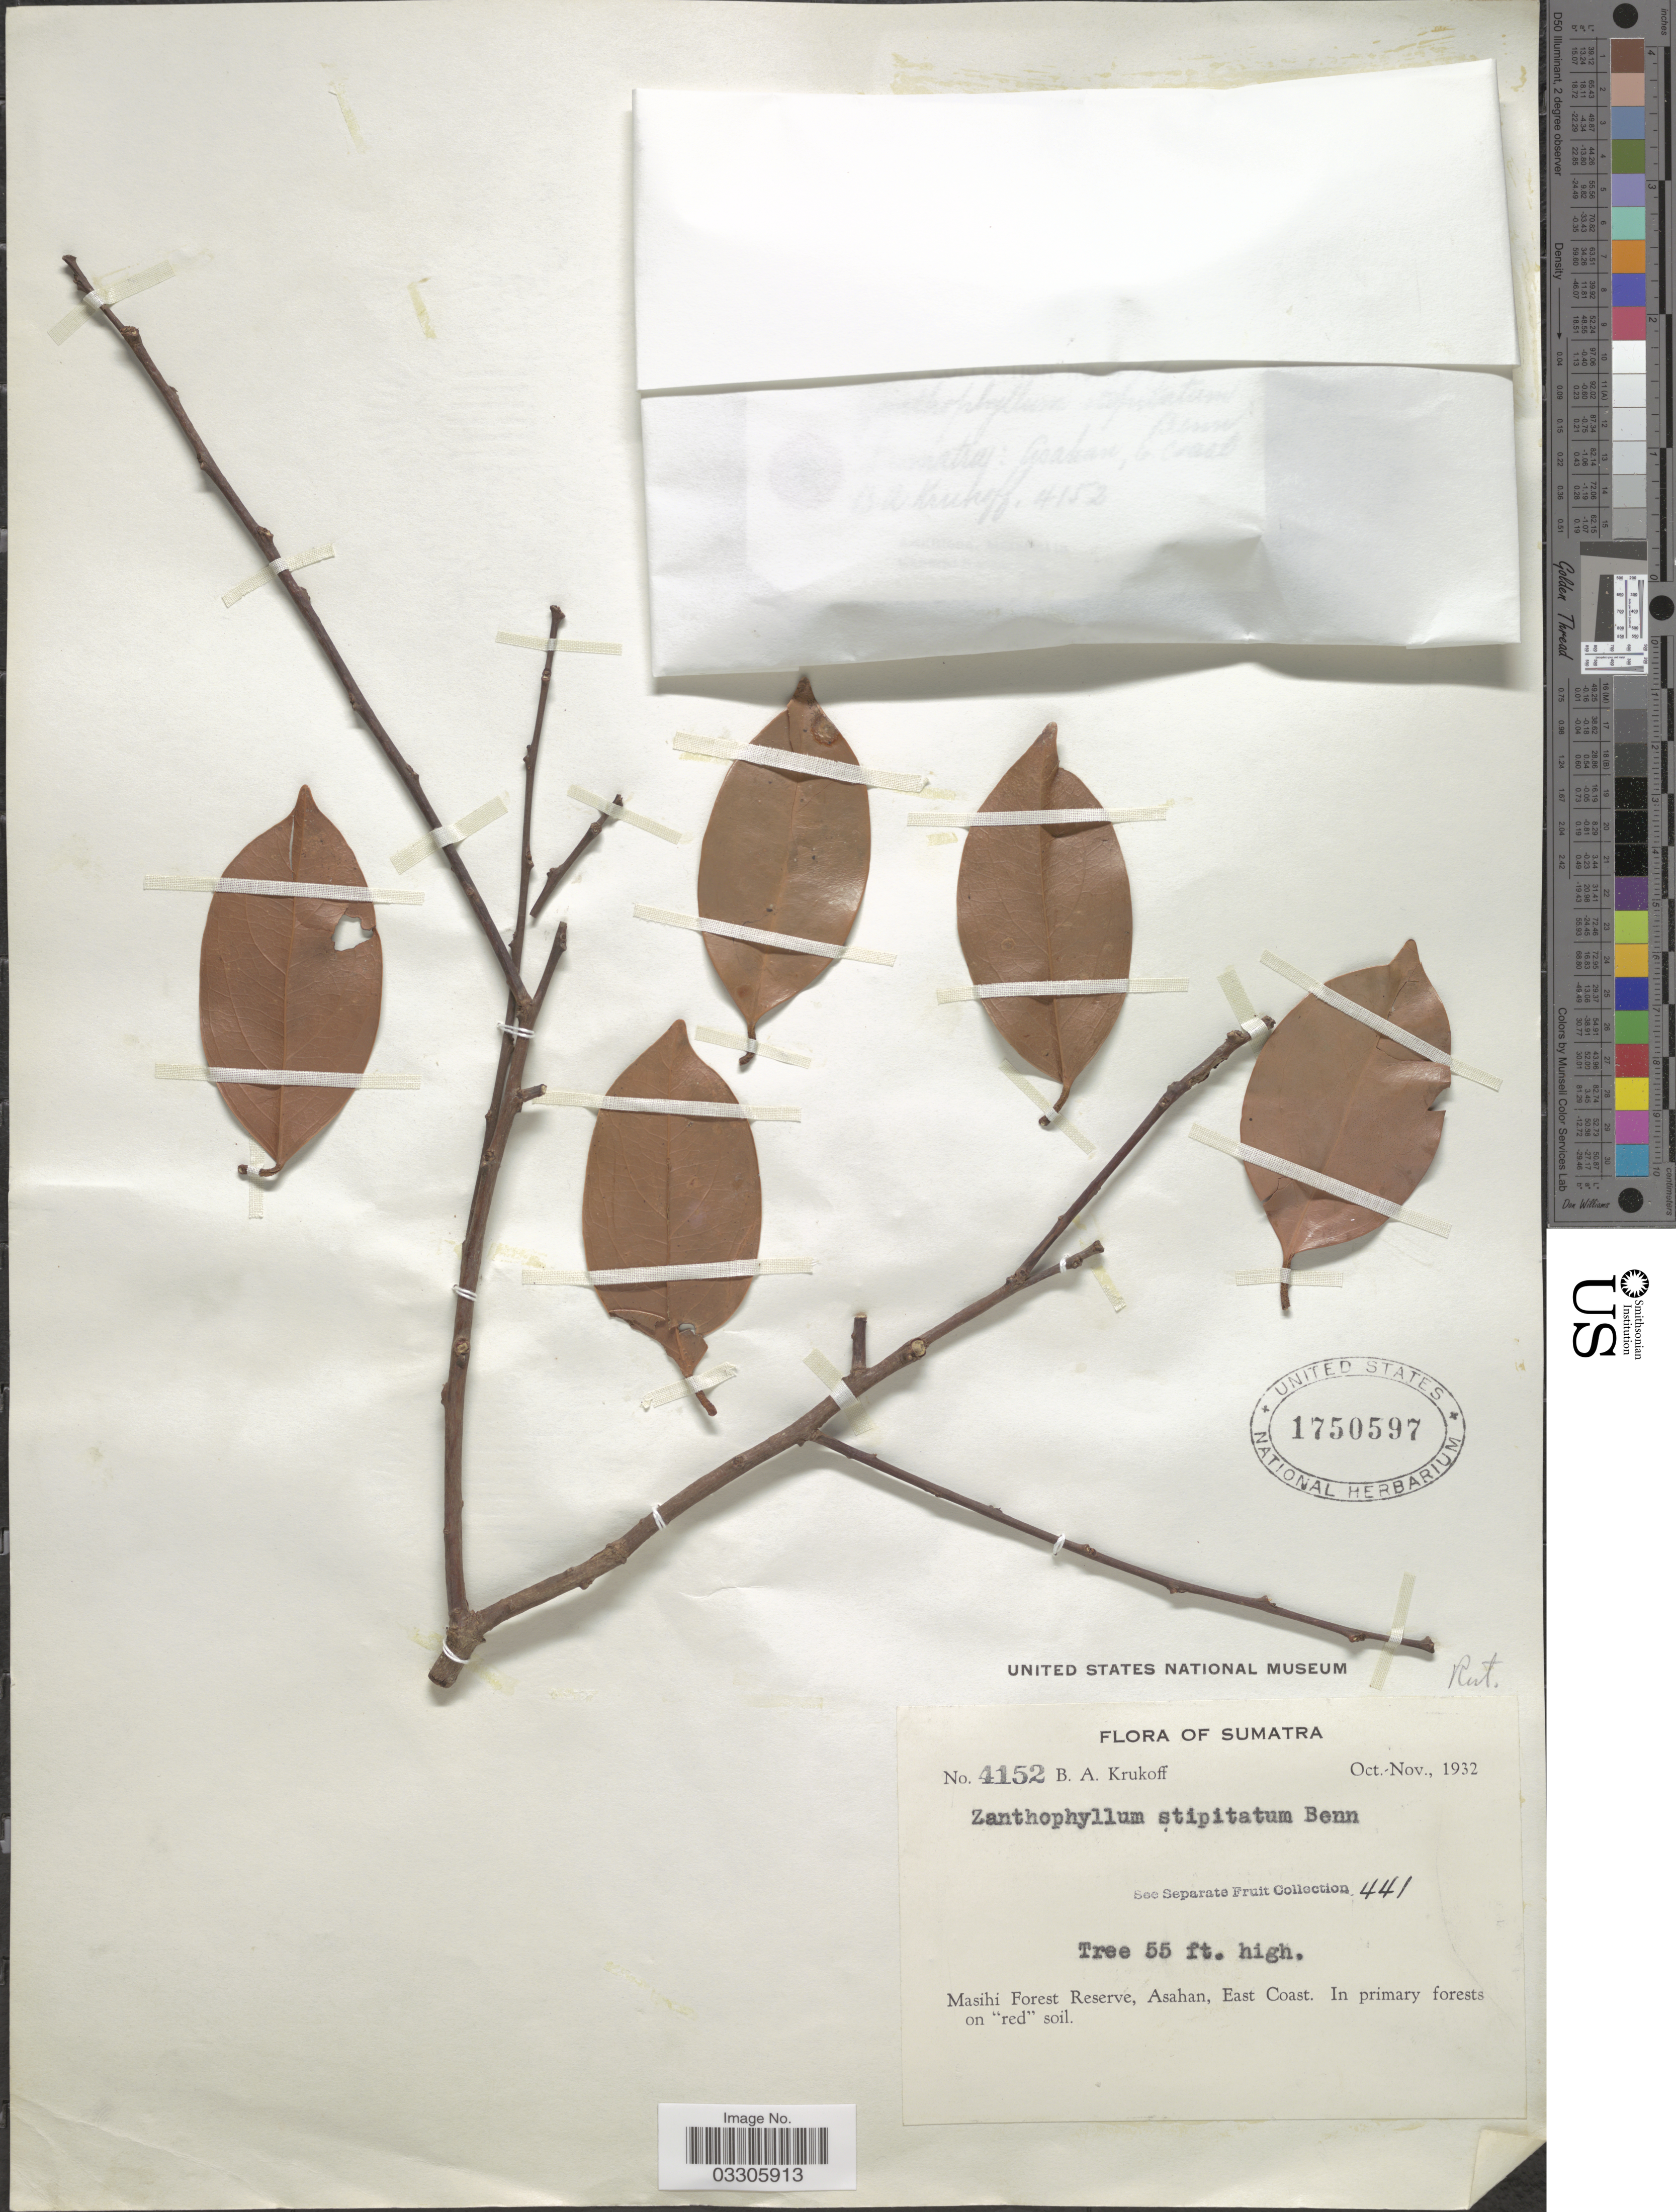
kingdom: Plantae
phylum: Tracheophyta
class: Magnoliopsida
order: Sapindales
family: Rutaceae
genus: Zanthoxylum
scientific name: Zanthoxylum stipitatum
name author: Engl. in Mart.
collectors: B. A. Krukoff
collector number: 4152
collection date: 1932-10/1932-11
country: Indonesia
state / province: Sumatra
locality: Masihi Forest Reserve, Asahan, East Coast.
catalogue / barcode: US 1750597